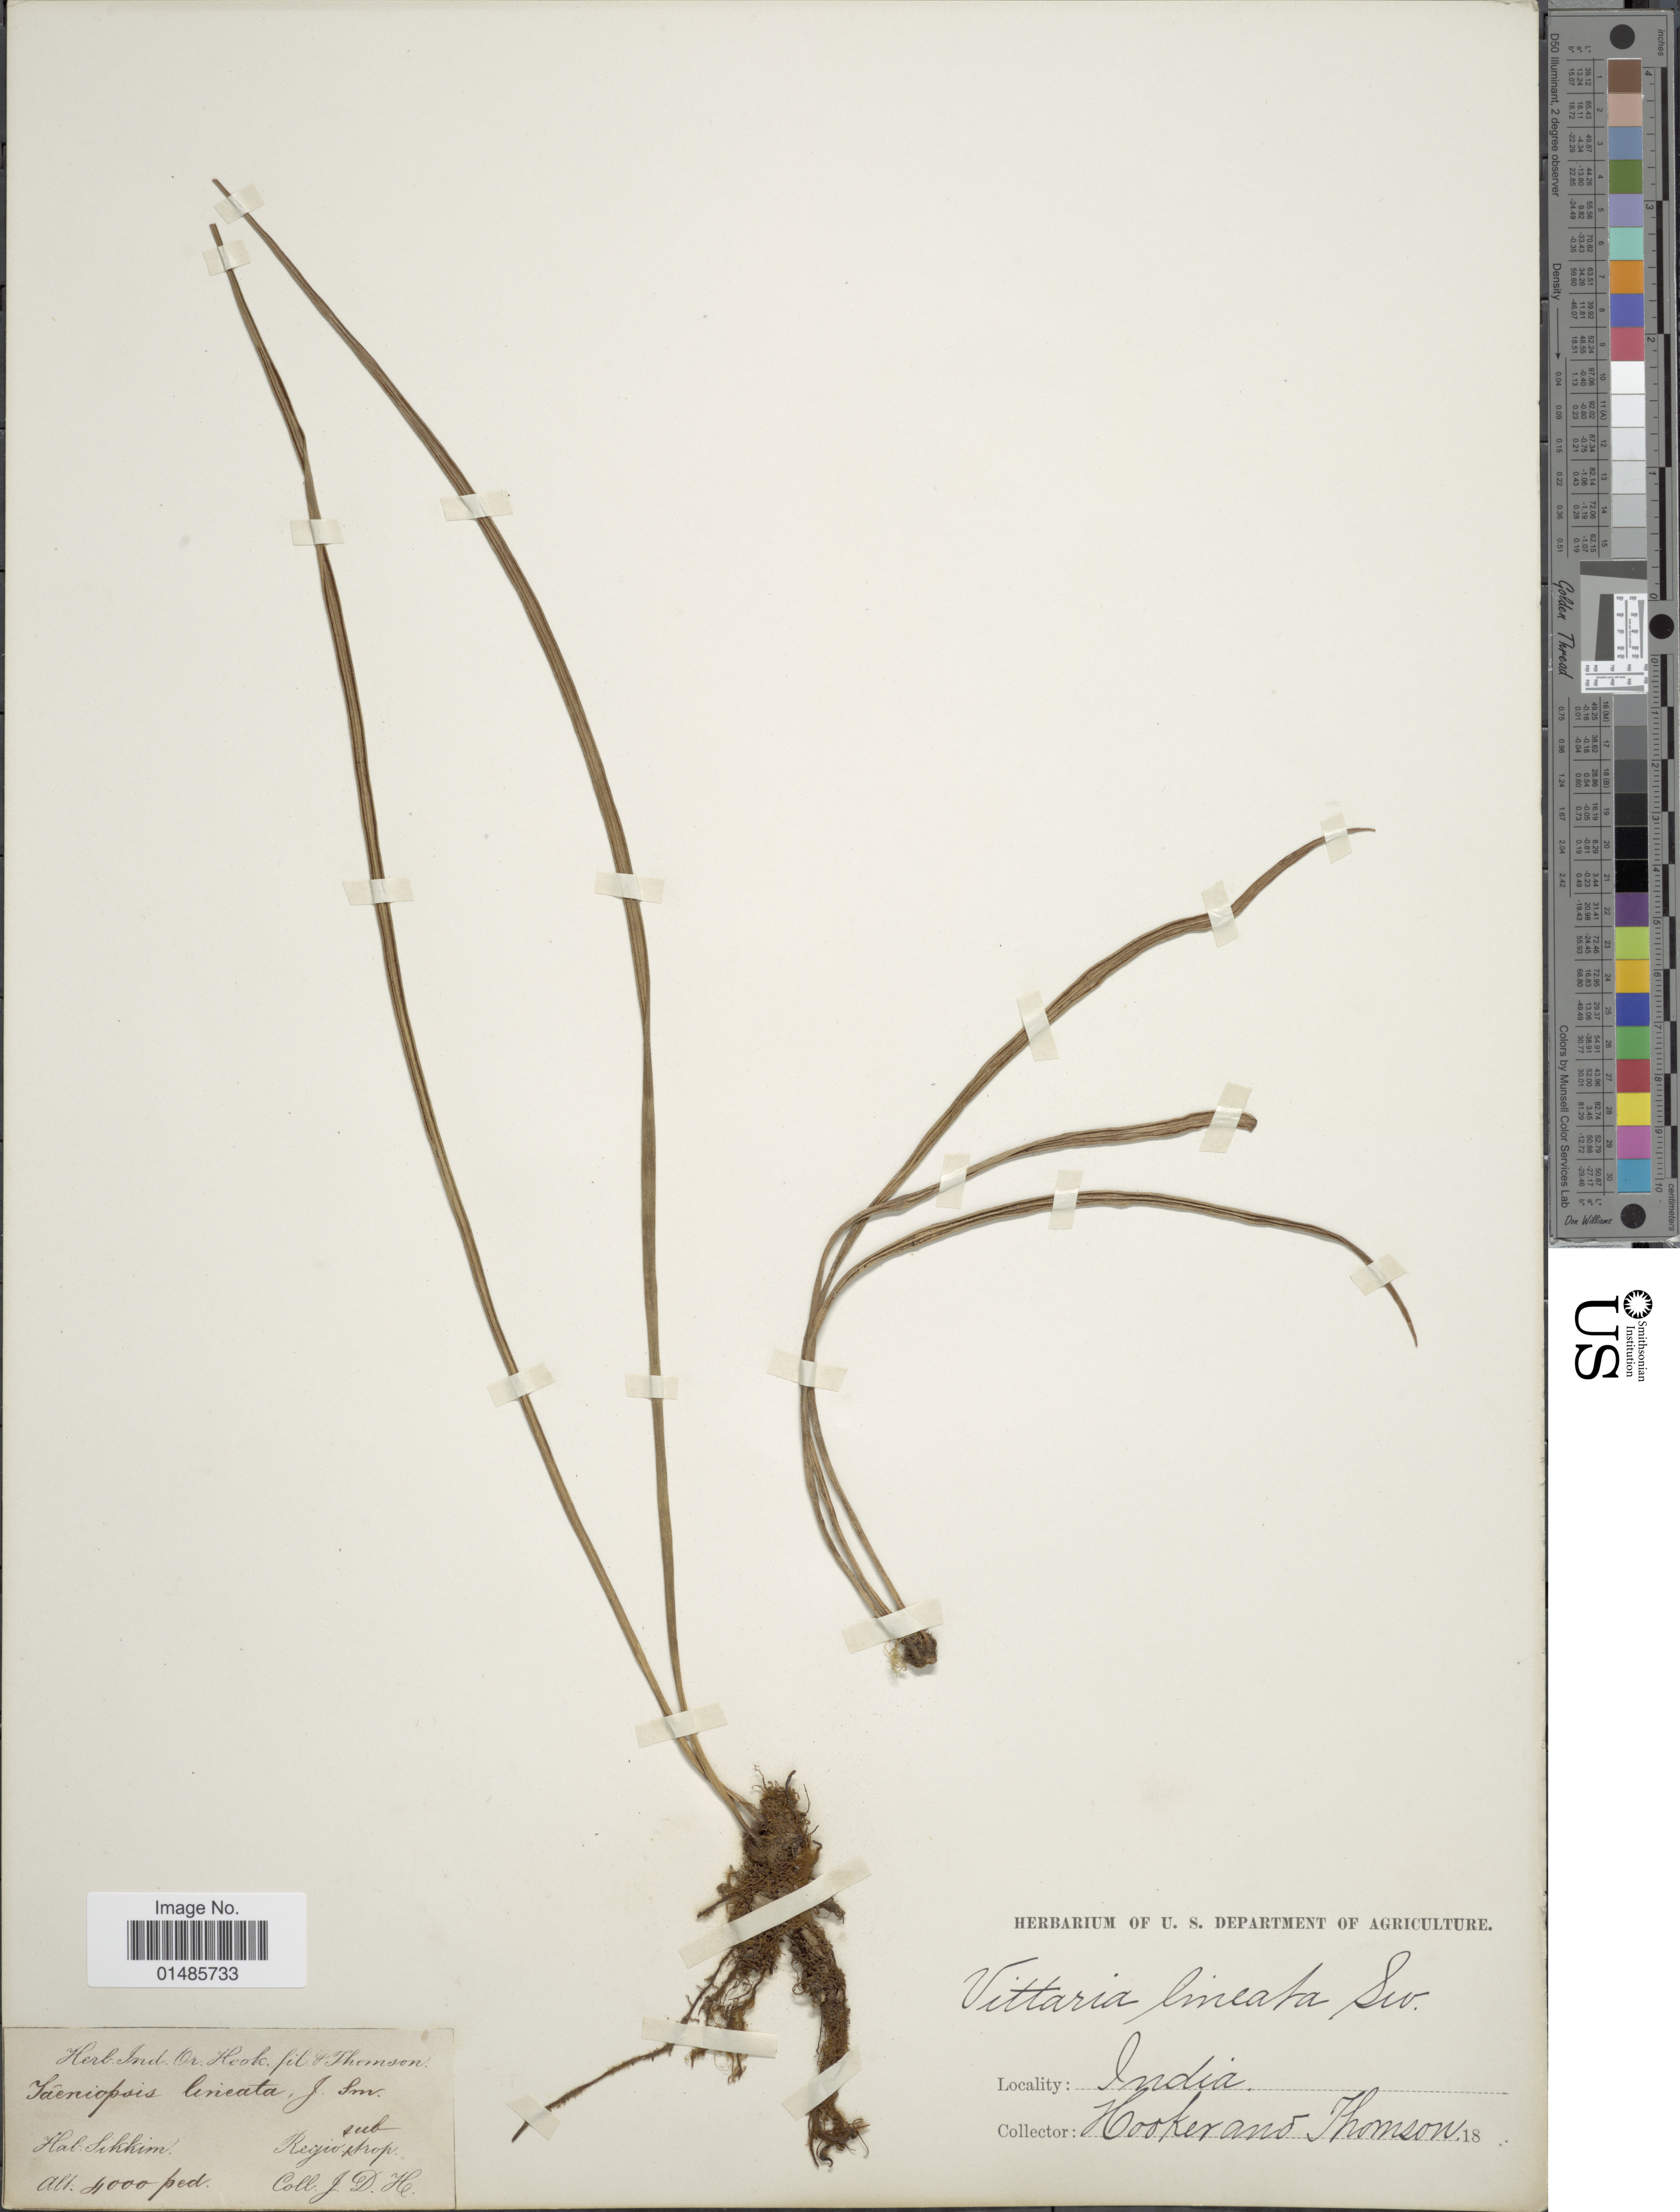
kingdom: Plantae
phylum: Tracheophyta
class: Polypodiopsida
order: Polypodiales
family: Pteridaceae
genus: Haplopteris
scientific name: Haplopteris flexuosa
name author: (Fée) E.H. Crane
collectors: J. D. Hooker & -- Thomson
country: India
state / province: Sikkim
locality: Regio. subtrop.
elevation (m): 1219